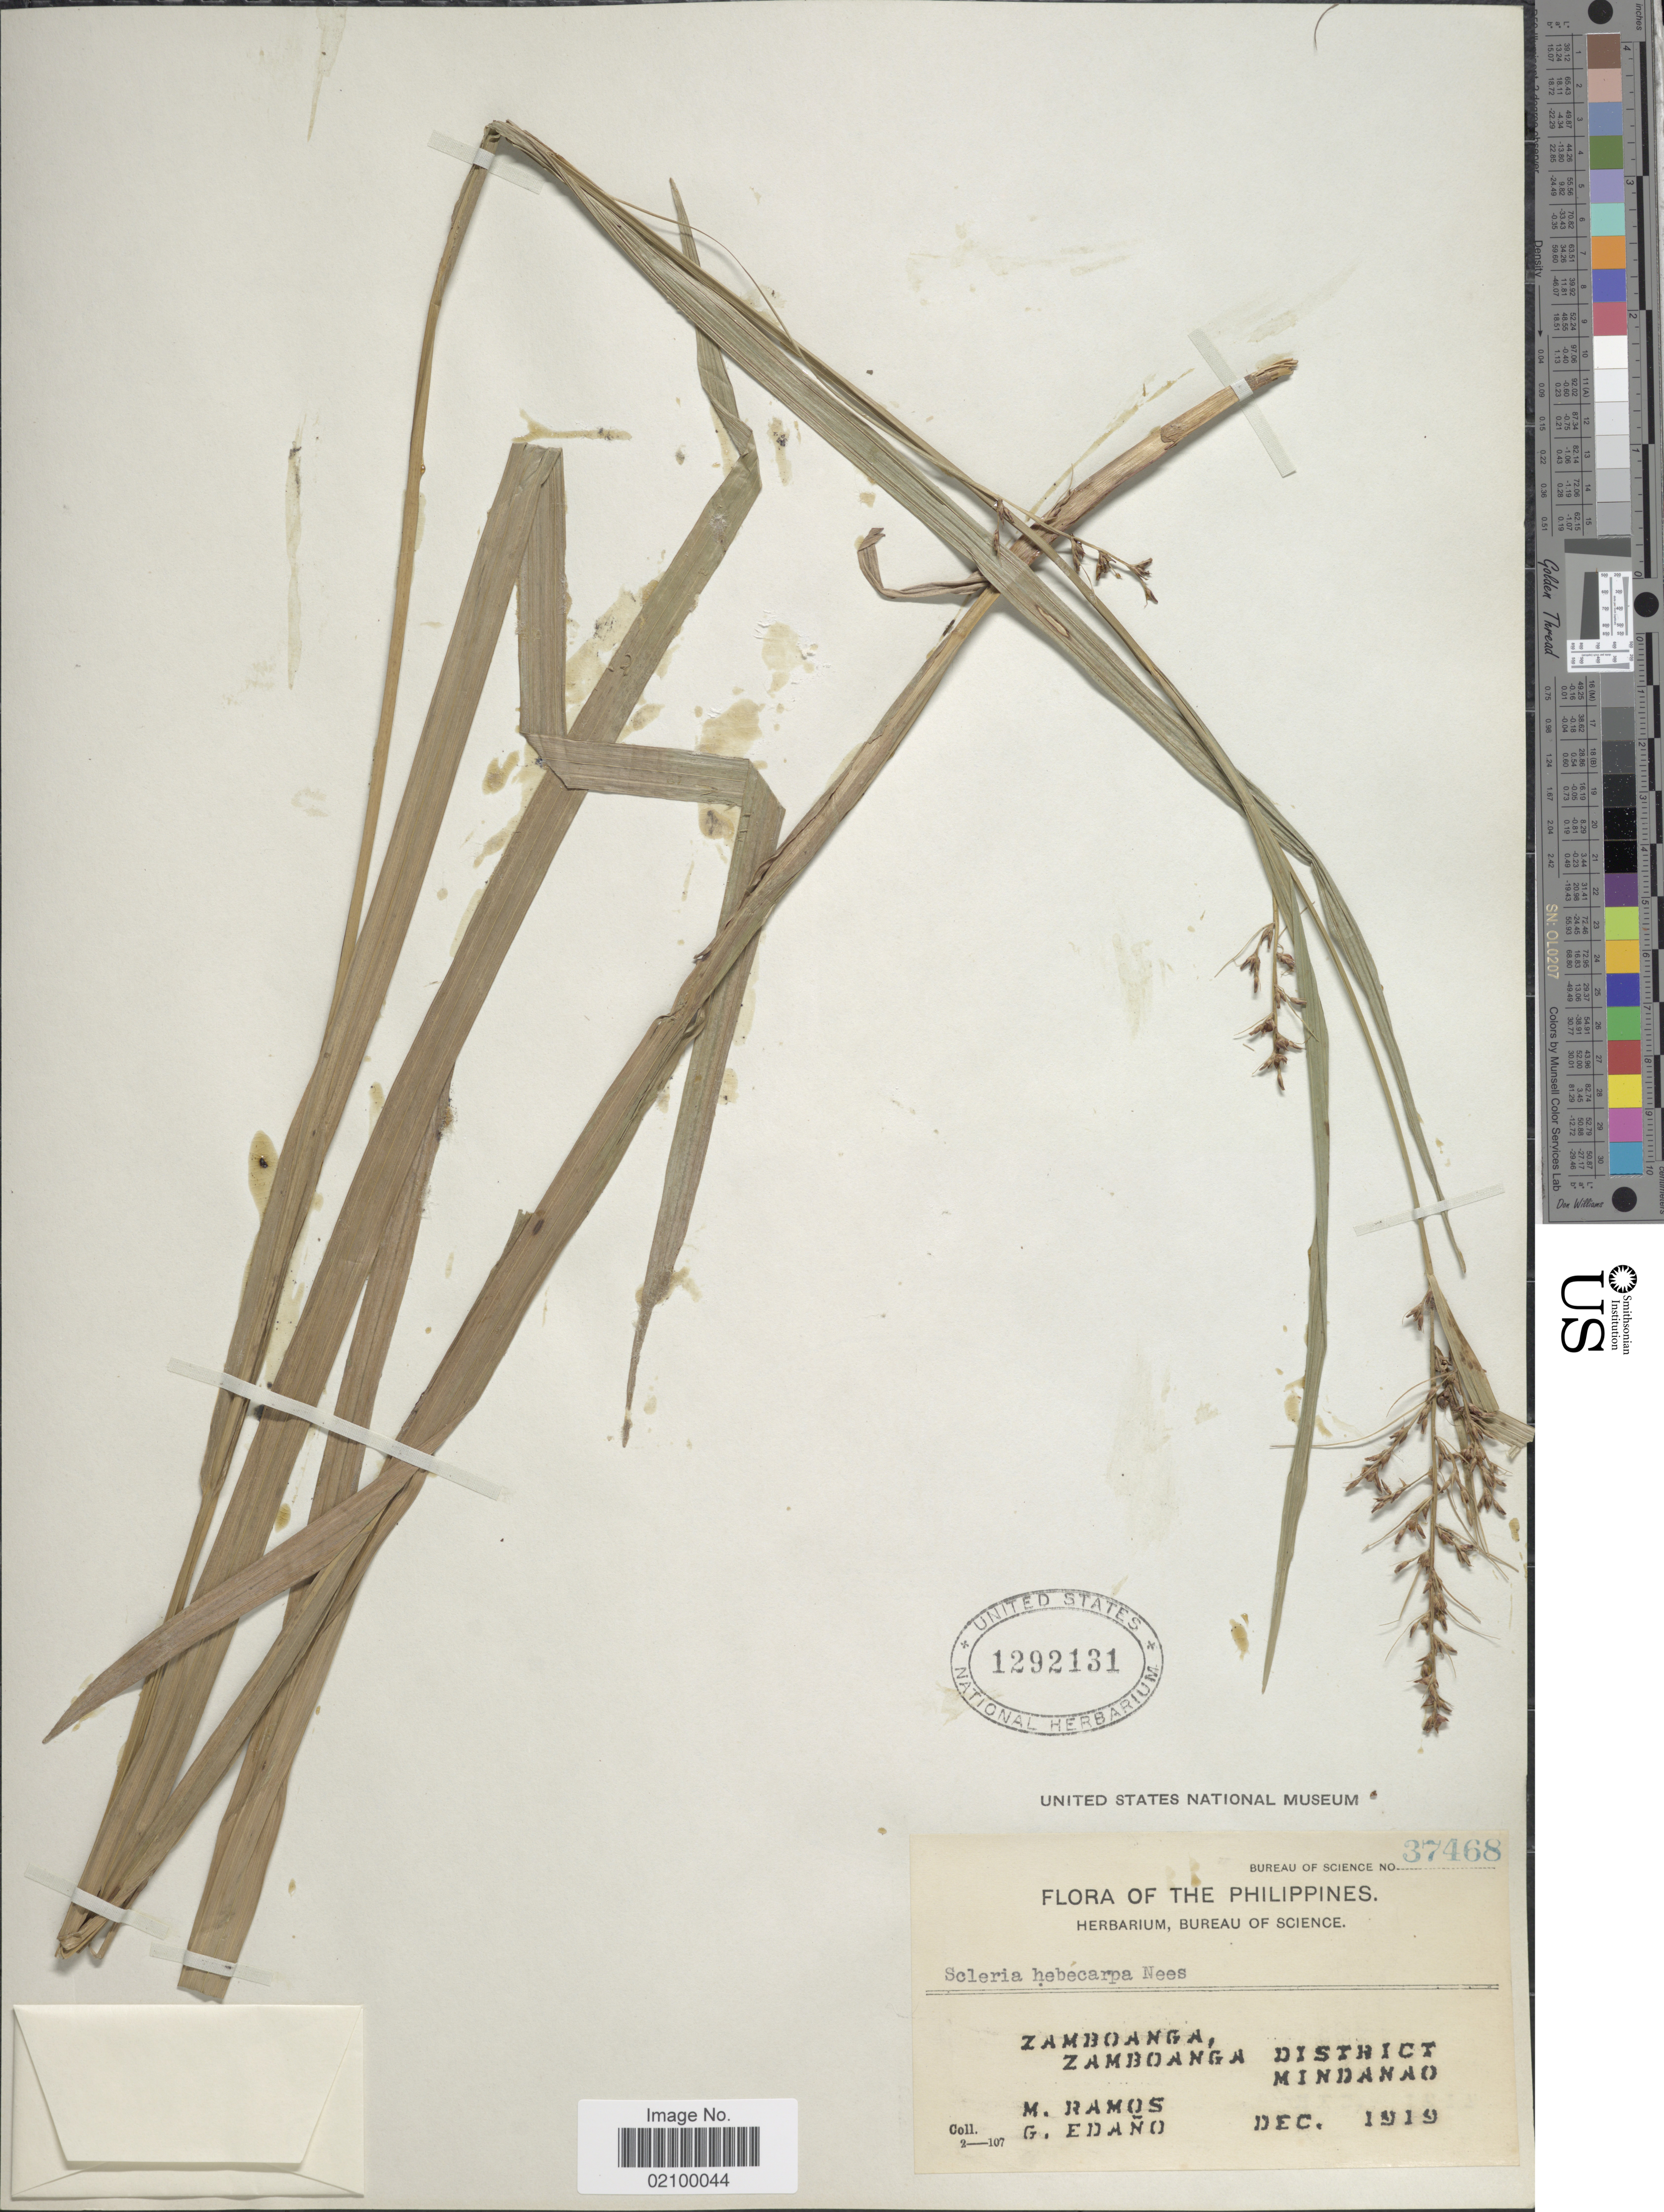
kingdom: Plantae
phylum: Tracheophyta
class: Liliopsida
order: Poales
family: Cyperaceae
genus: Scleria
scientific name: Scleria levis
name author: Retz.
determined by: Strong, Mark T., (BOT), Smithsonian Institution - National Museum of Natural History (UNITED STATES)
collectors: M. Ramos & G. Edaño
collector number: Bureau of Science 37468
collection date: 1919-12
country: Philippines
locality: Zamboanga, Zamboanga District, Mindanao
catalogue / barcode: US 1292131